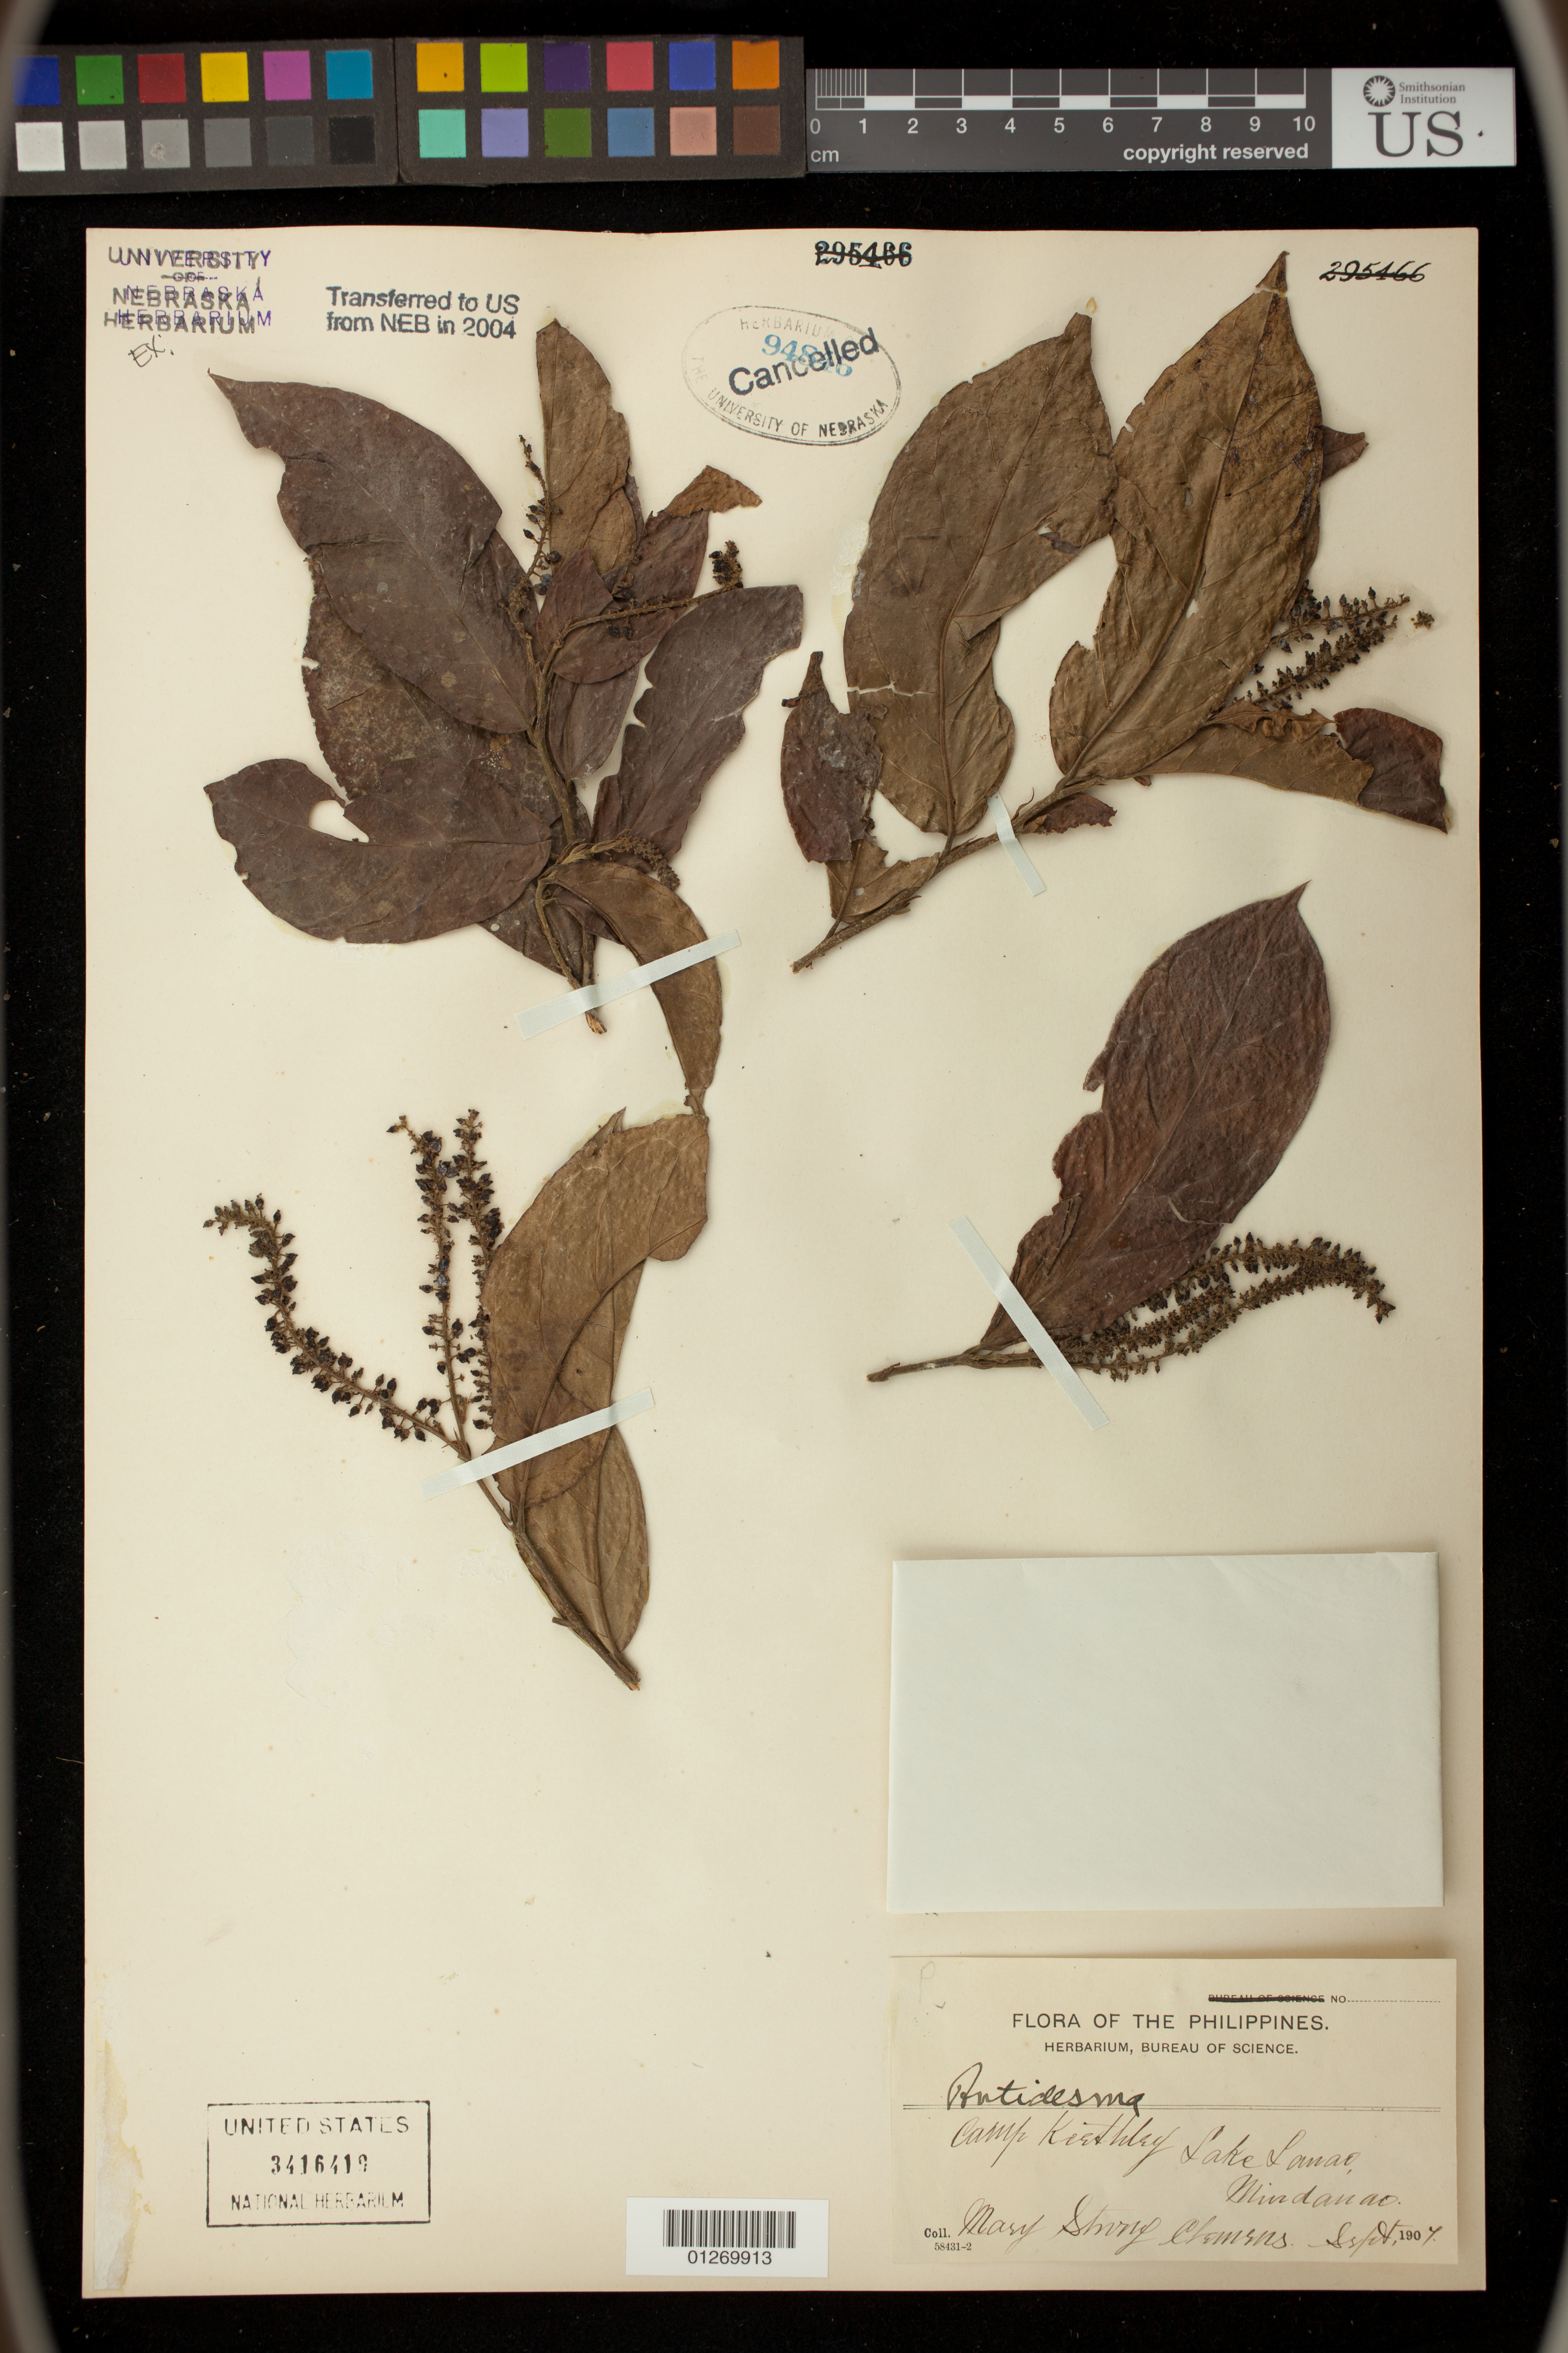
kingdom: Plantae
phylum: Tracheophyta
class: Magnoliopsida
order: Malpighiales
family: Phyllanthaceae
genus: Antidesma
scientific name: Antidesma sp.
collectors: M. S. Clemens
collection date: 1907-09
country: Philippines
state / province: Muslim Mindanao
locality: Camp Keithley, Lake Lamao, Mindanao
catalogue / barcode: US 3416419